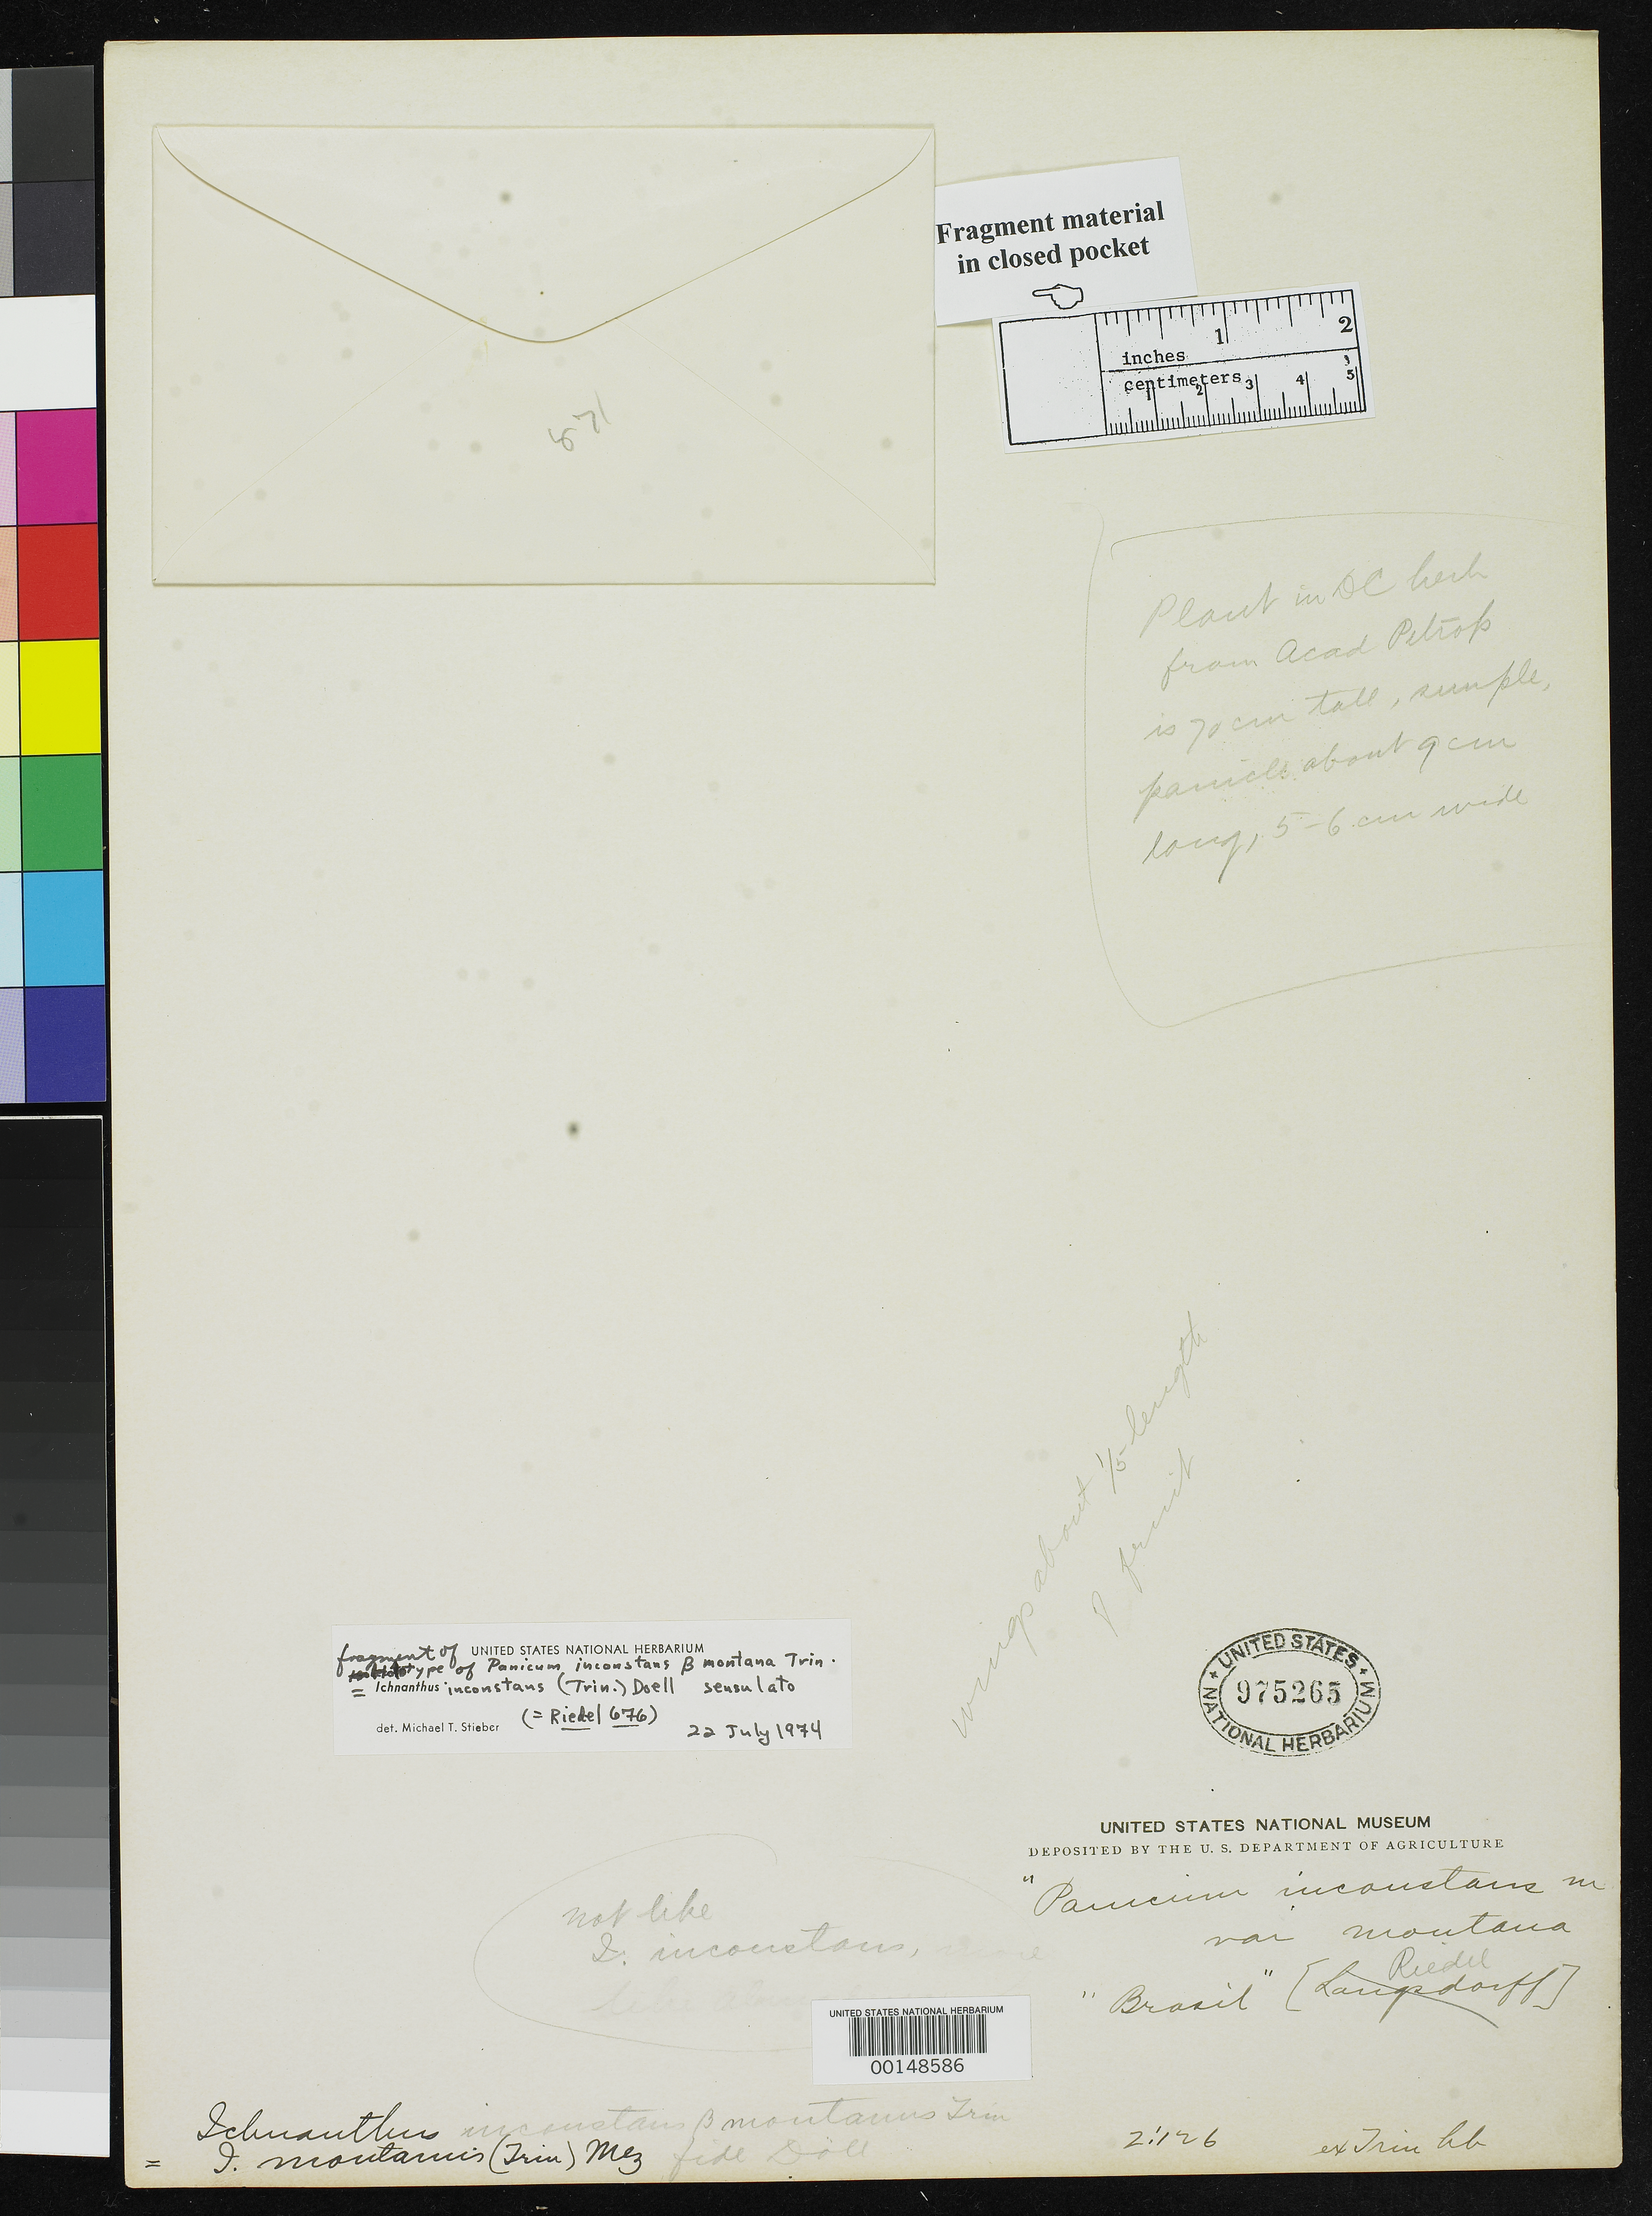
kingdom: Plantae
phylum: Tracheophyta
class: Liliopsida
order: Poales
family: Poaceae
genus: Panicum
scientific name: Panicum inconstans var. montana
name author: Trin.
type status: Type Fragment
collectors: L. Riedel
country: Brazil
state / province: Minas Gerais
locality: Mt. Sillada near Camapuan.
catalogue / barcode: US 975265